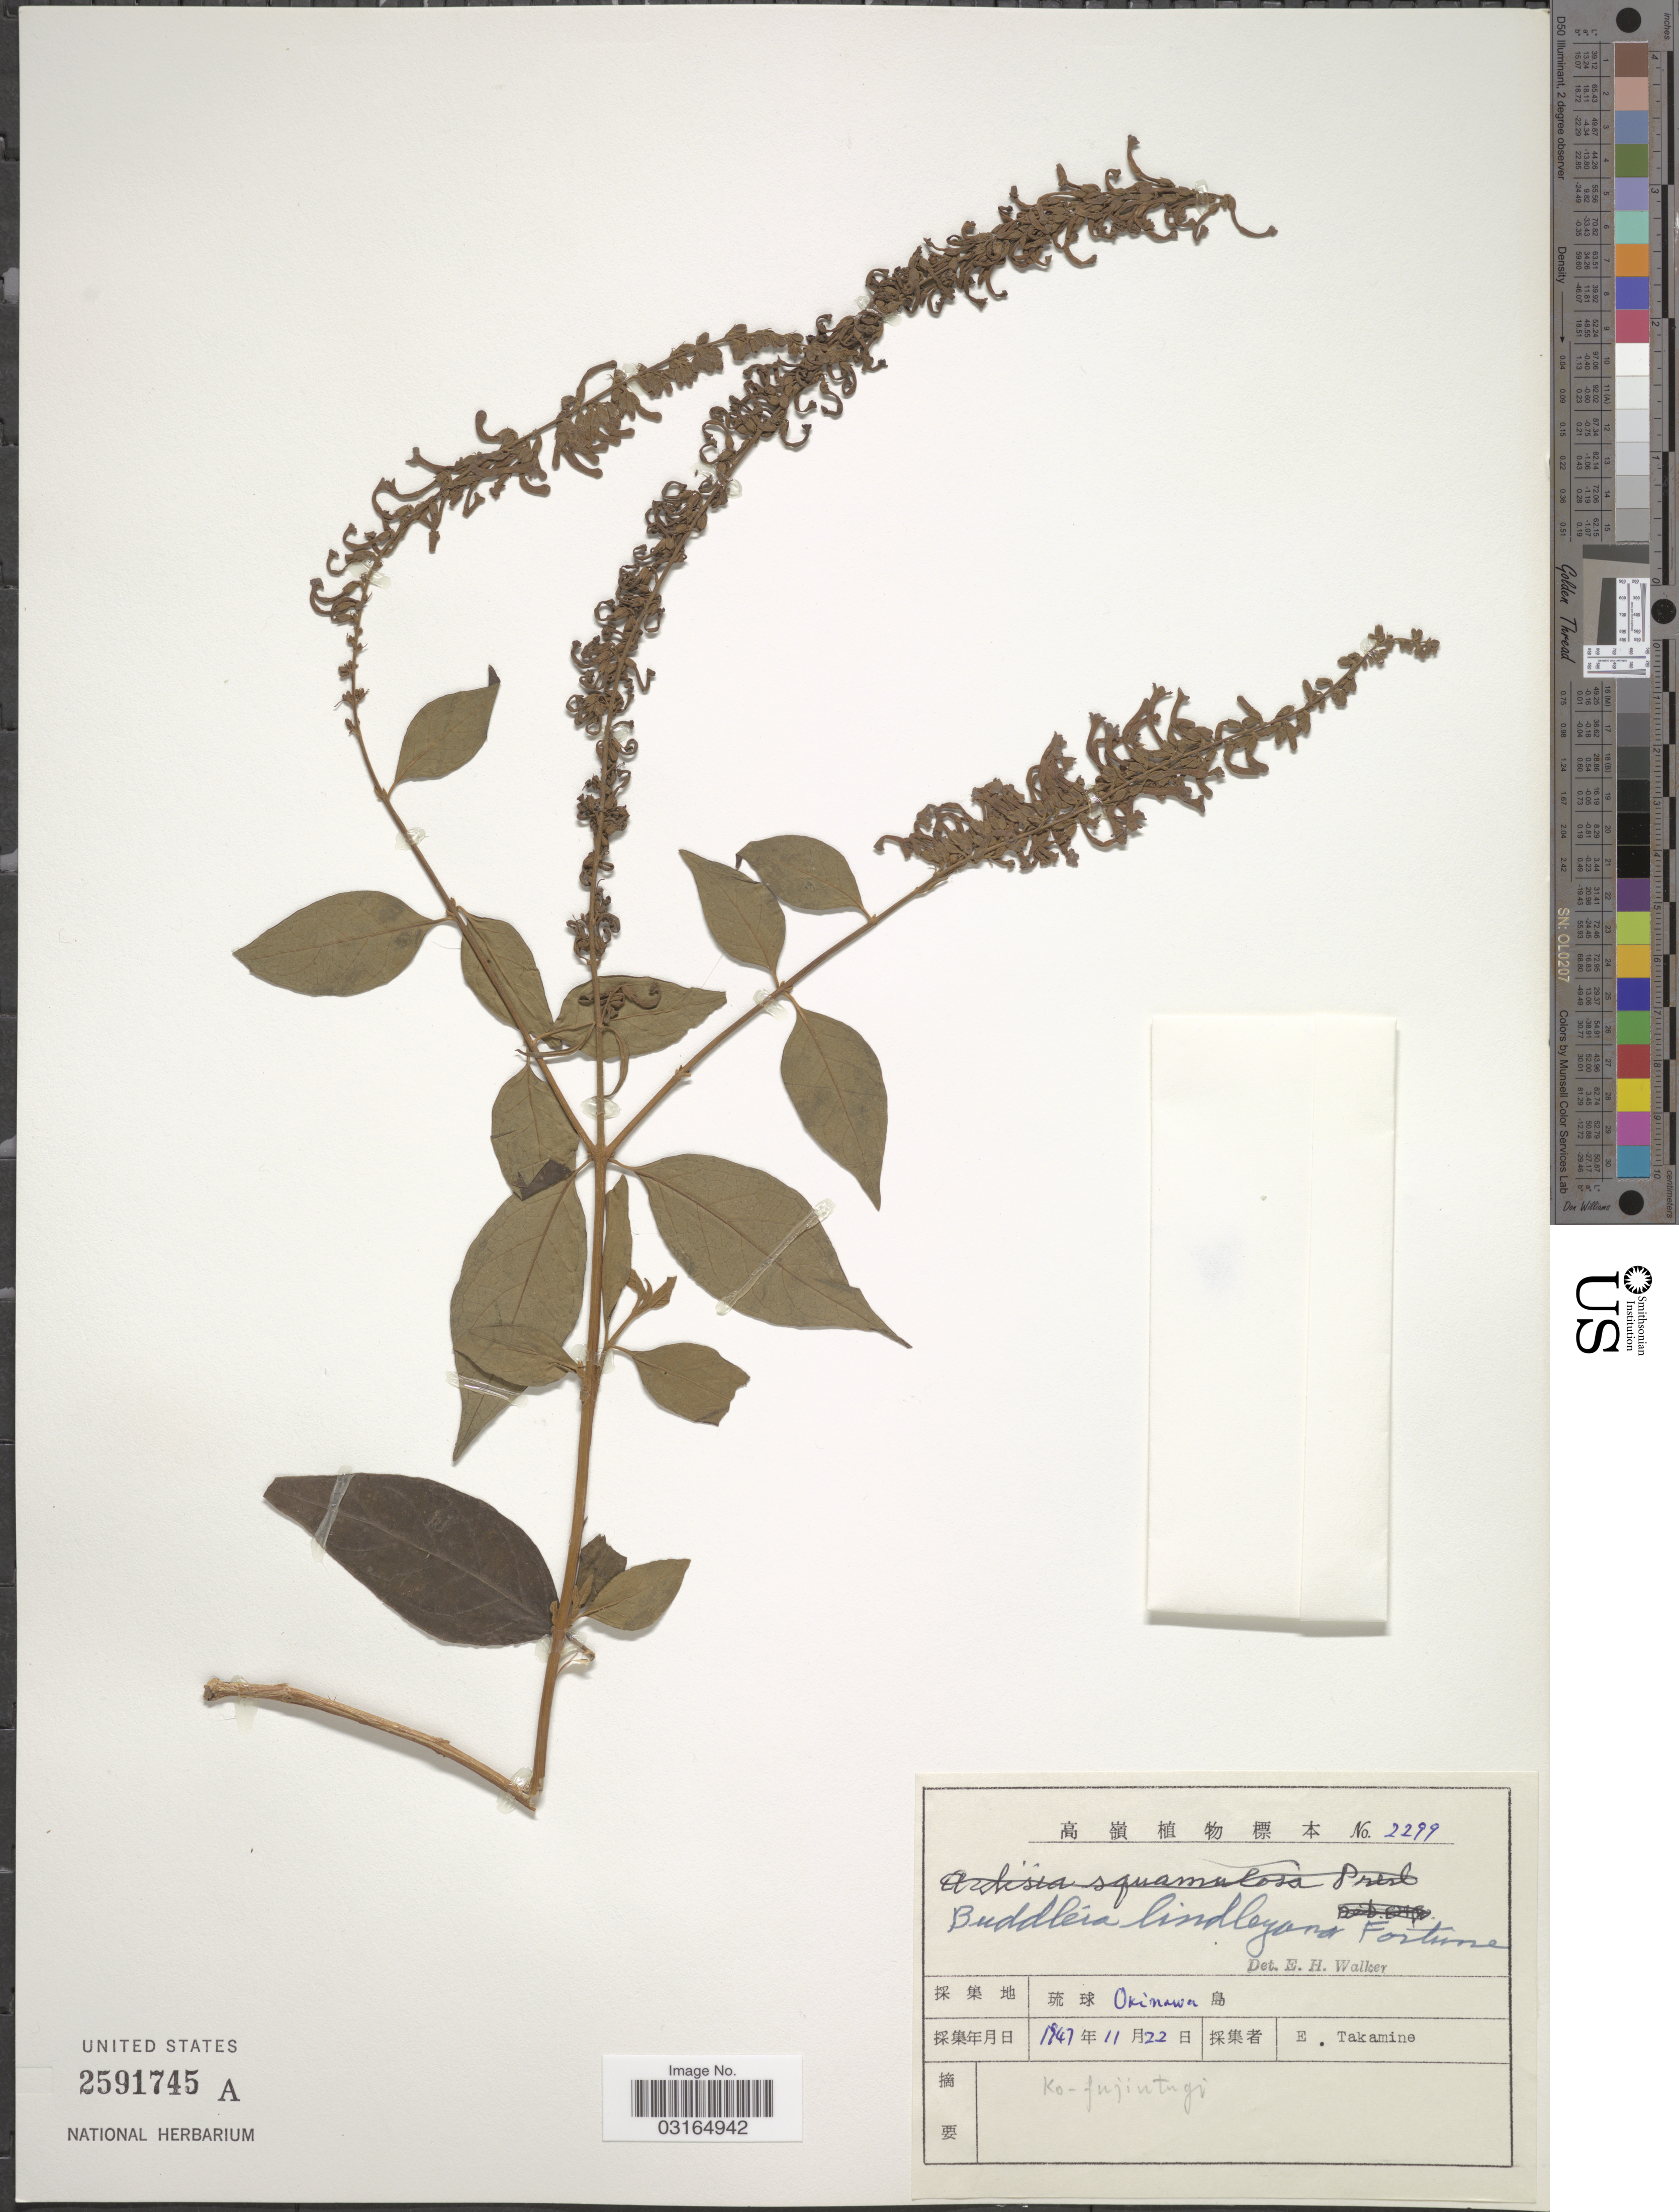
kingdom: Plantae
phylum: Tracheophyta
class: Magnoliopsida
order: Lamiales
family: Scrophulariaceae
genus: Buddleja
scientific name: Buddleja lindleyana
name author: Fortune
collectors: E. Takamine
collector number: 2299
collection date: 1947-11-22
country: Japan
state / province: Okinawa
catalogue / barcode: US 2591745A